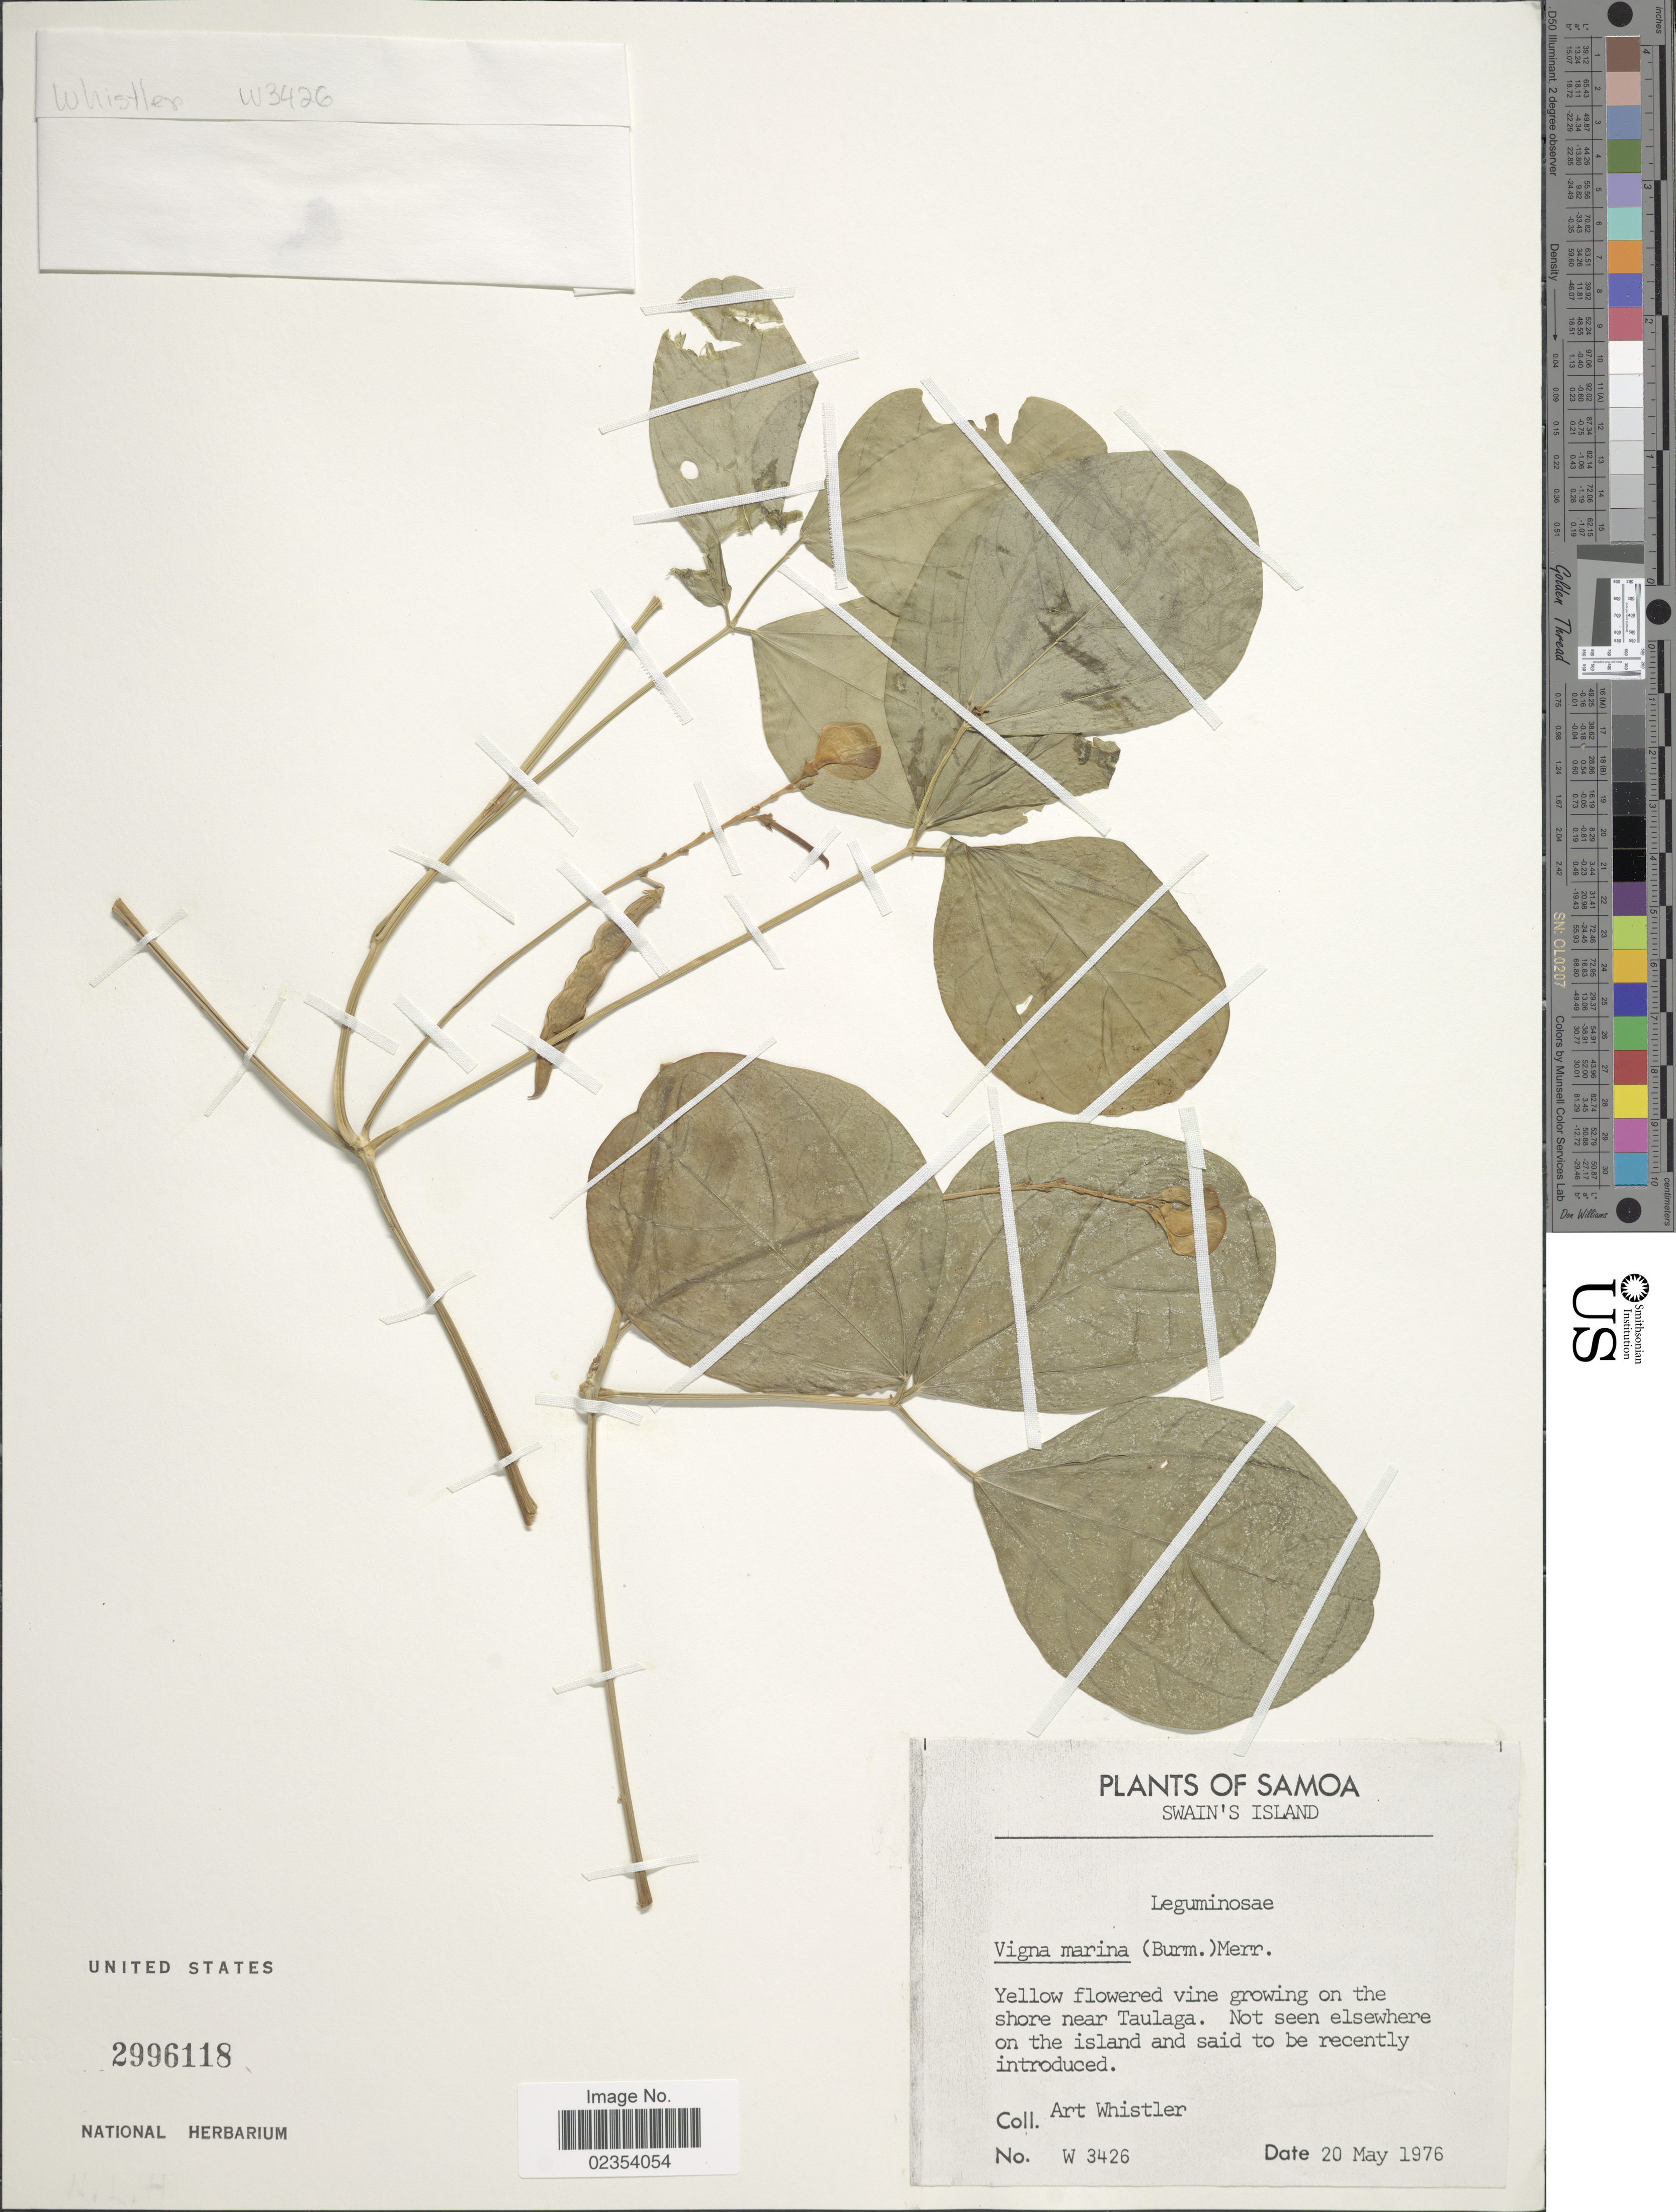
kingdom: Plantae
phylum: Tracheophyta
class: Magnoliopsida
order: Fabales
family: Fabaceae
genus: Vigna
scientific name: Vigna marina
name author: (Burm.) Merr.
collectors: A. Whistler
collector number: W 3426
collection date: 1976-05-20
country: American Samoa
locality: Samoa. Swain's Island. Yellow flowered vine growing on the shore near Taulaga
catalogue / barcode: US 2996118